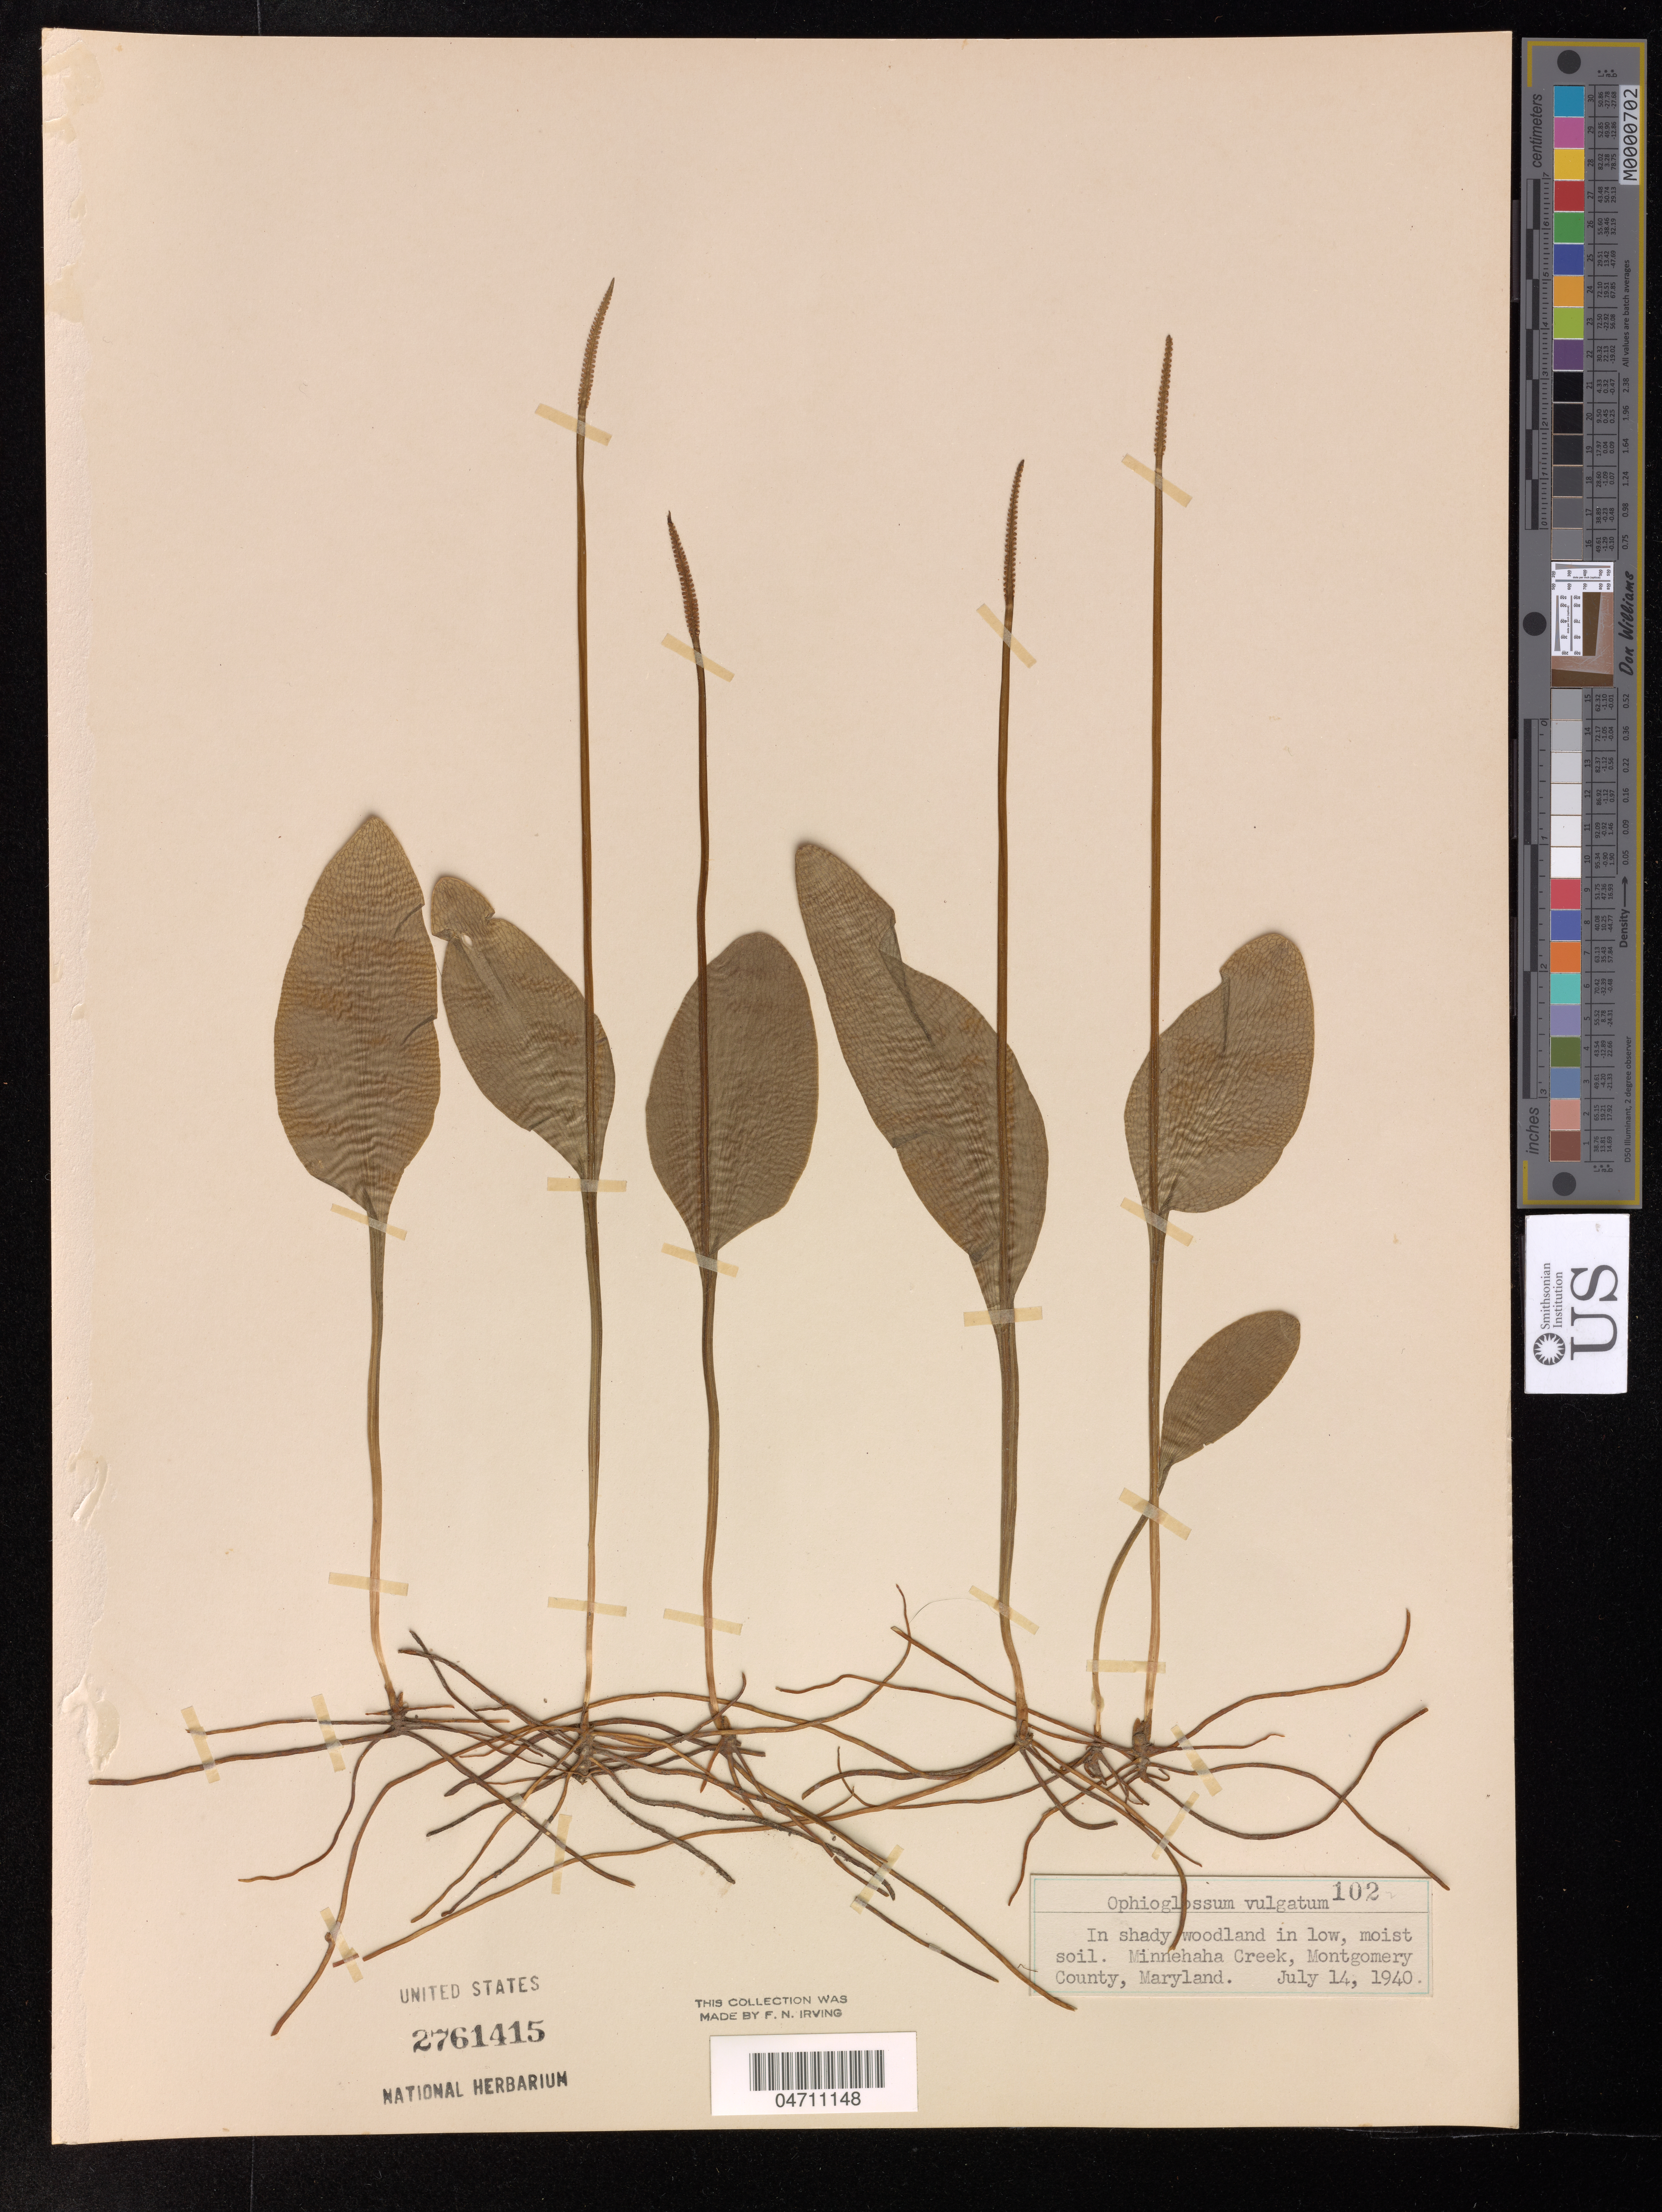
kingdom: Plantae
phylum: Tracheophyta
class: Polypodiopsida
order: Ophioglossales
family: Ophioglossaceae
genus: Ophioglossum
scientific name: Ophioglossum vulgatum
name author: L.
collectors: F. Irving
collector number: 102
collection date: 1940-07-14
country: United States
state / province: Maryland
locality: In shady woodland in low, moist soil. Minnehaha Creek, Montgomery County.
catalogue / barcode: US 2761415